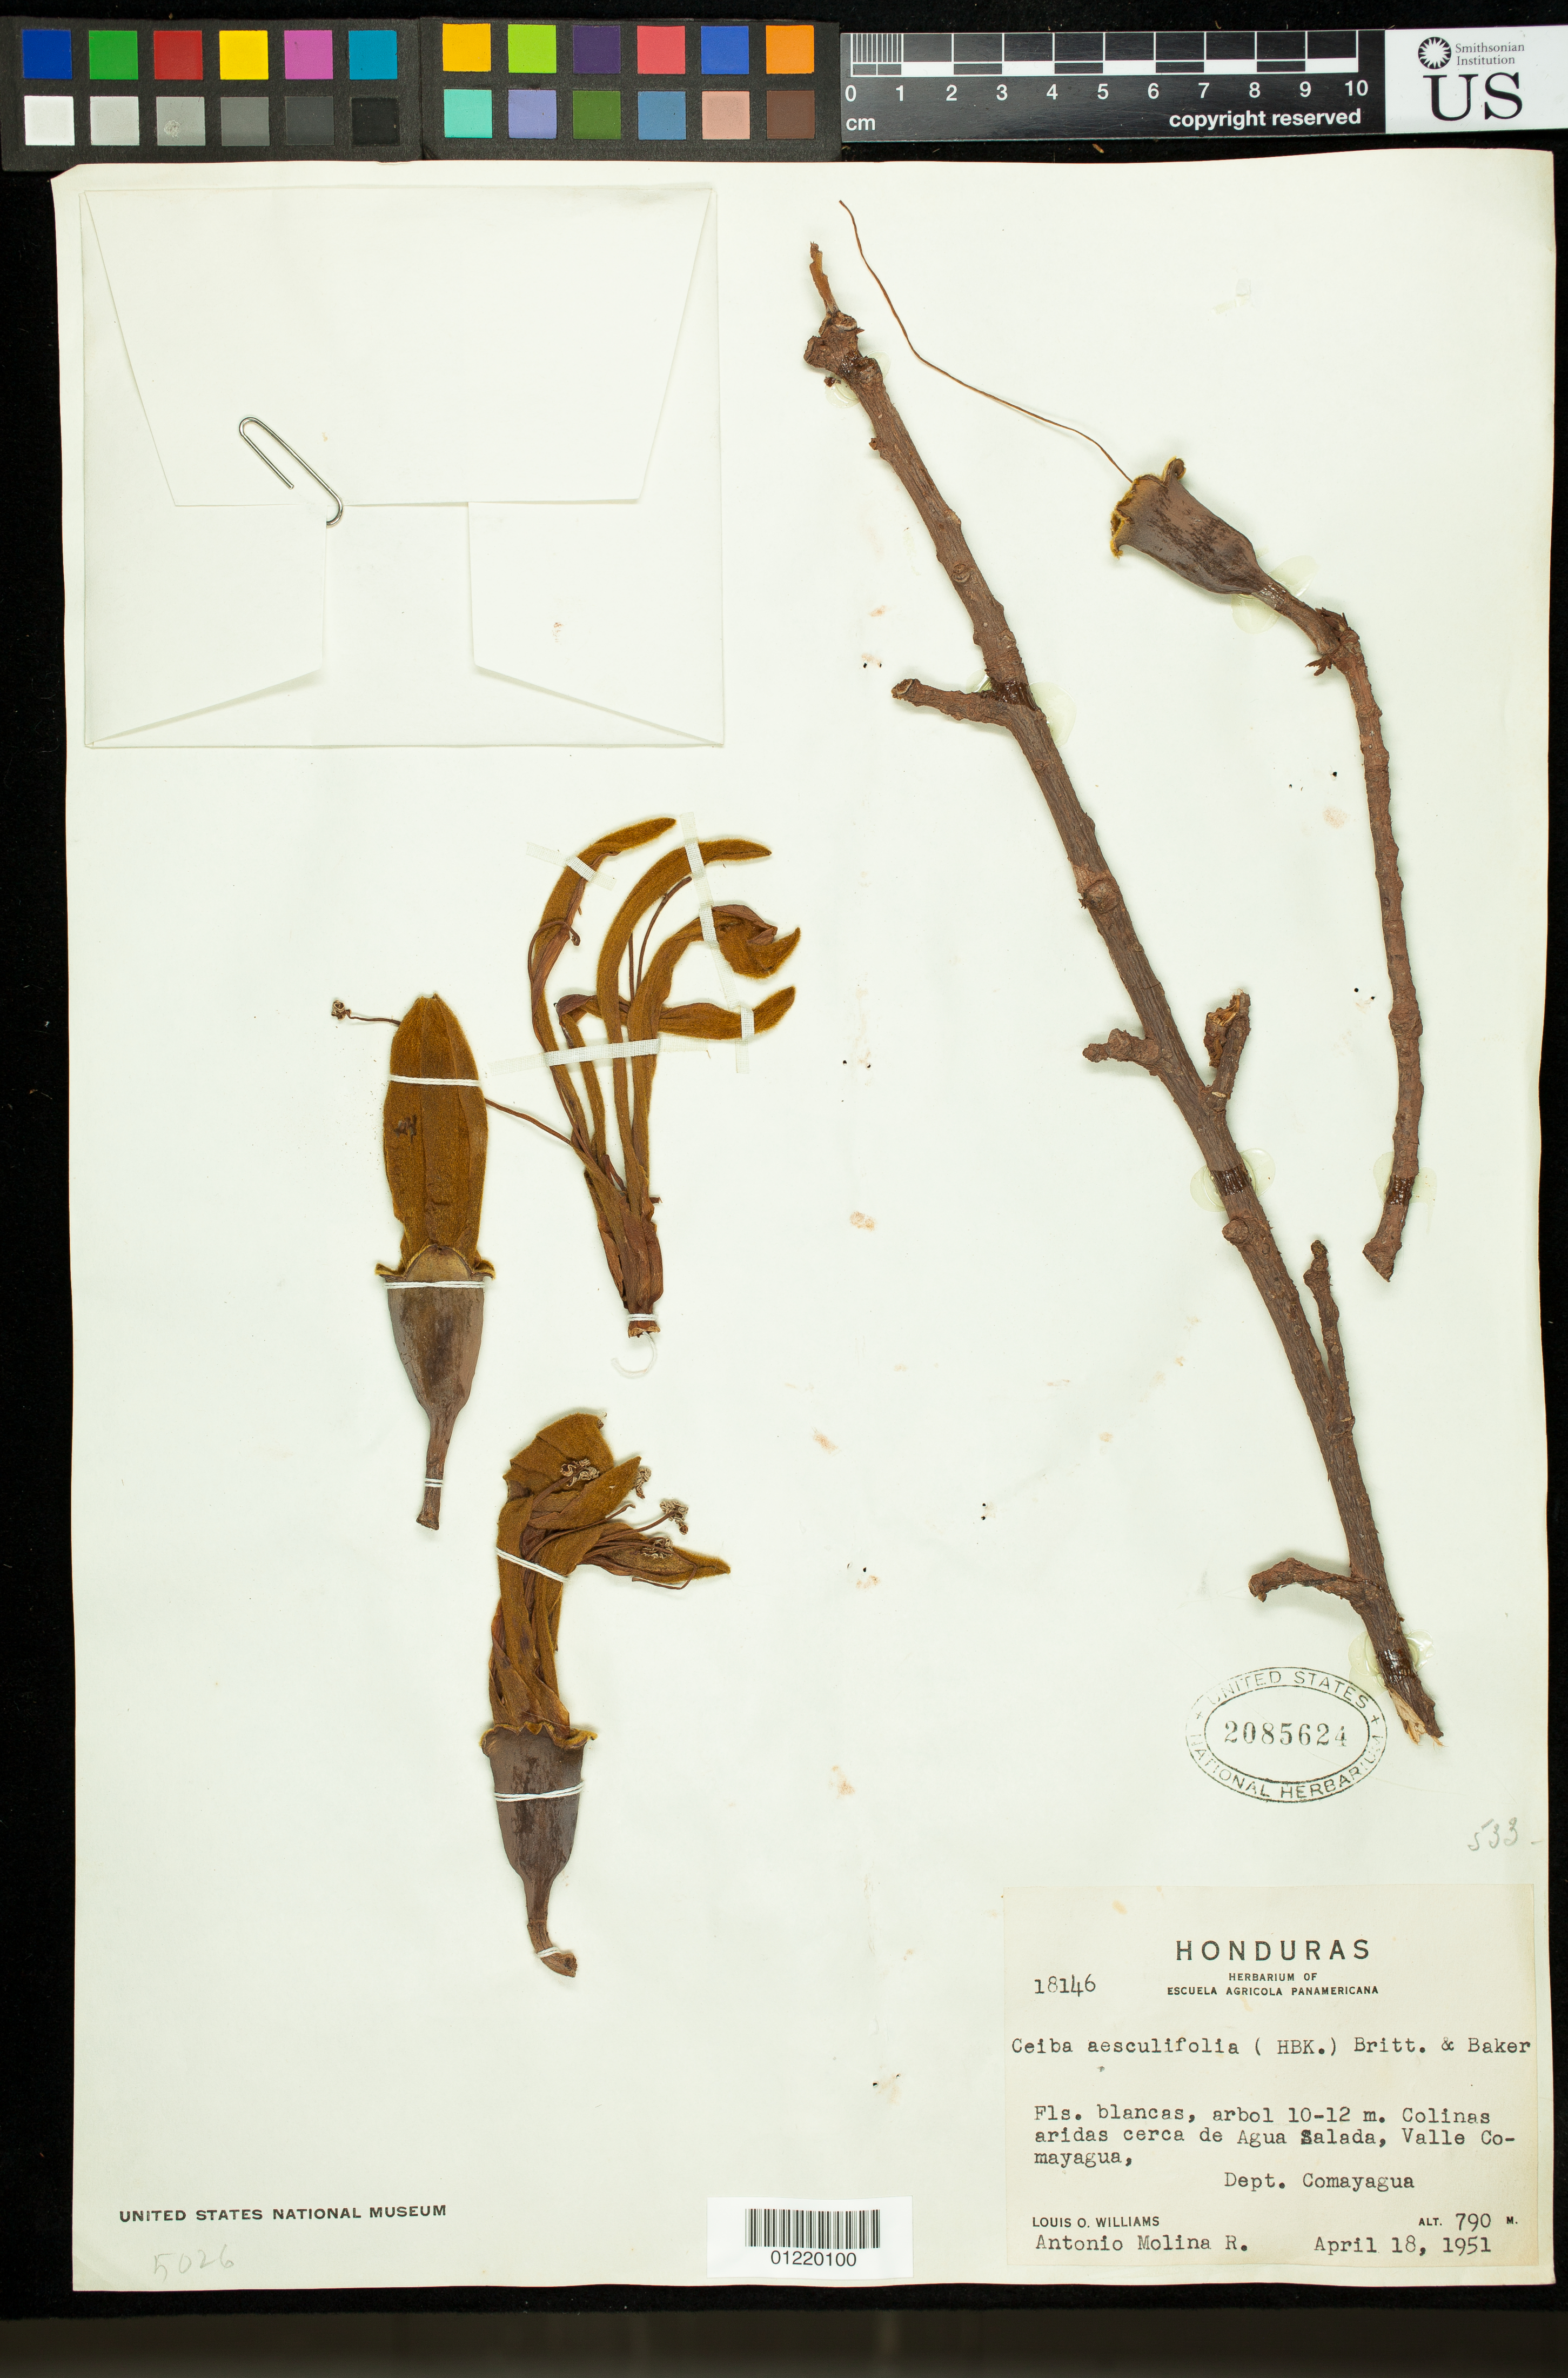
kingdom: Plantae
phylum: Tracheophyta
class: Magnoliopsida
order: Malvales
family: Malvaceae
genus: Ceiba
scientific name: Ceiba aesculifolia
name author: (Kunth) Britten & Baker f.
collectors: L. O. Williams & A. Molina R.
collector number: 18146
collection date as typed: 4/18/1951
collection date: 1951-04-18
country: Honduras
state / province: Comayagua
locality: Colinas aridas cerca de Agua Salada, Valle Comayagua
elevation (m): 780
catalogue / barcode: US 2085624